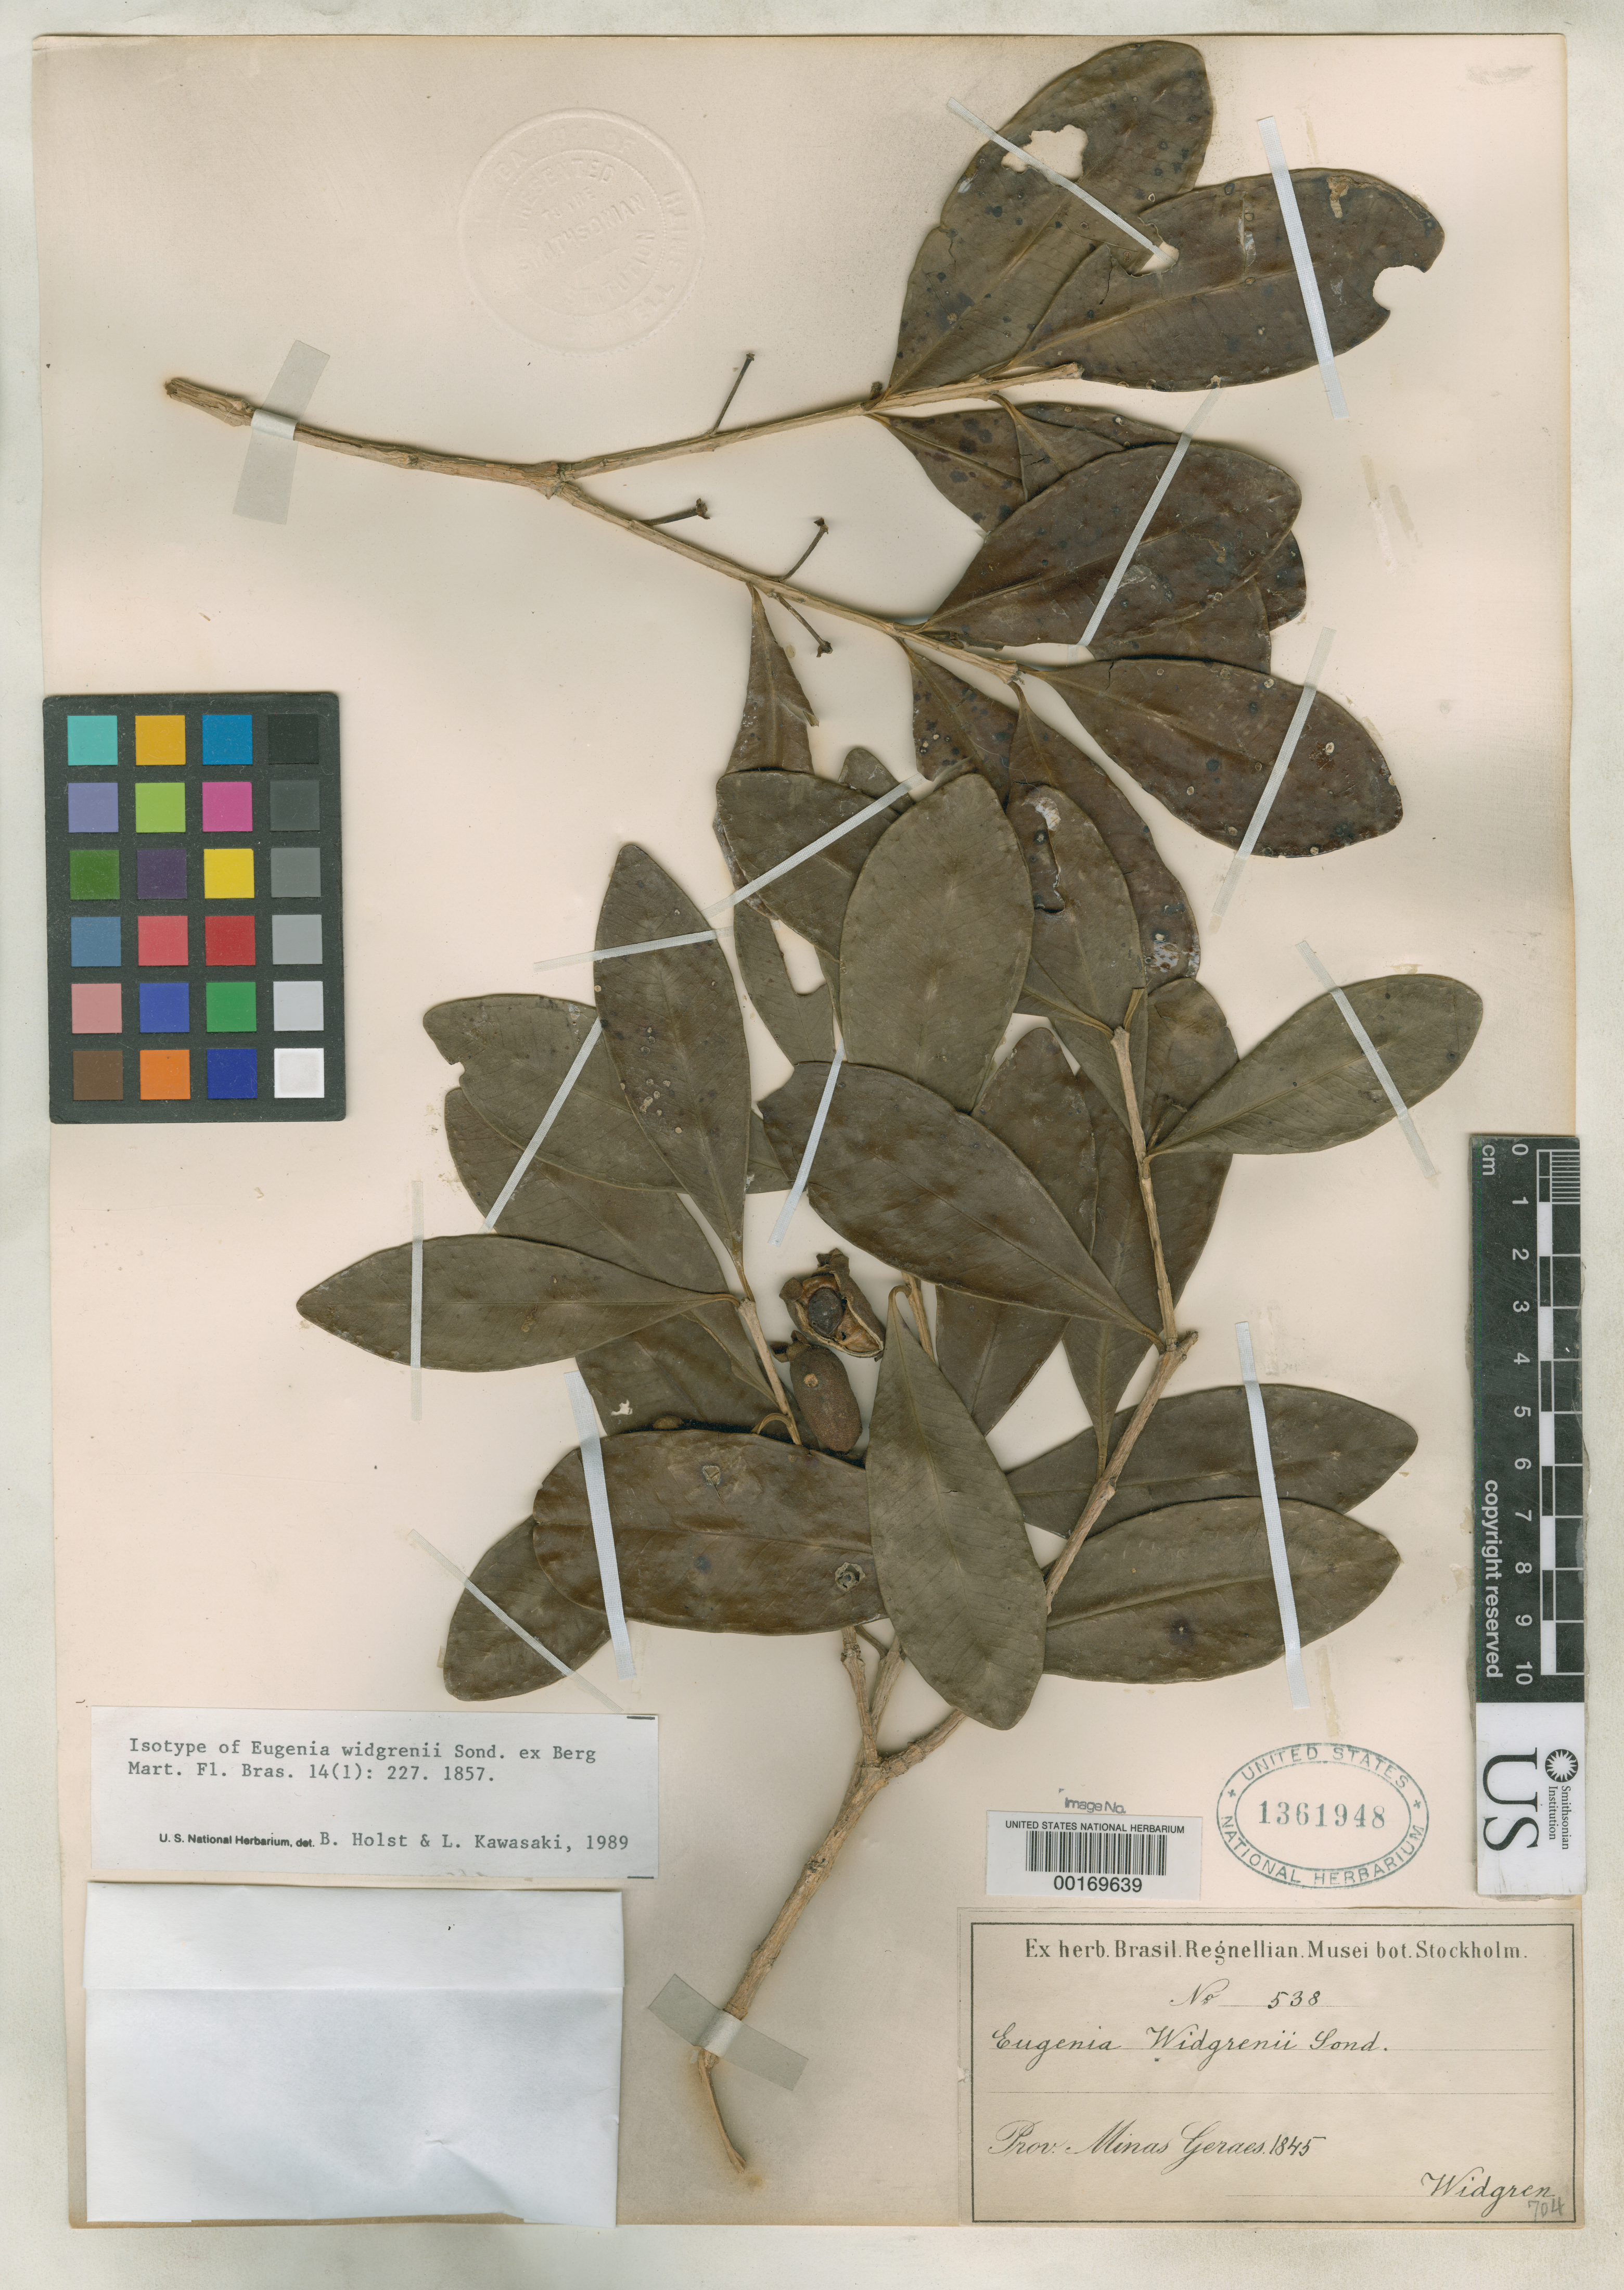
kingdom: Plantae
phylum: Tracheophyta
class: Magnoliopsida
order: Myrtales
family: Myrtaceae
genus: Eugenia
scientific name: Eugenia widgrenii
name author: Sond. ex O. Berg in Mart.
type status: Isotype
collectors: J. Widgren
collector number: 538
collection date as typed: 1845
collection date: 1845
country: Brazil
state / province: Minas Gerais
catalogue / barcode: US 1361948